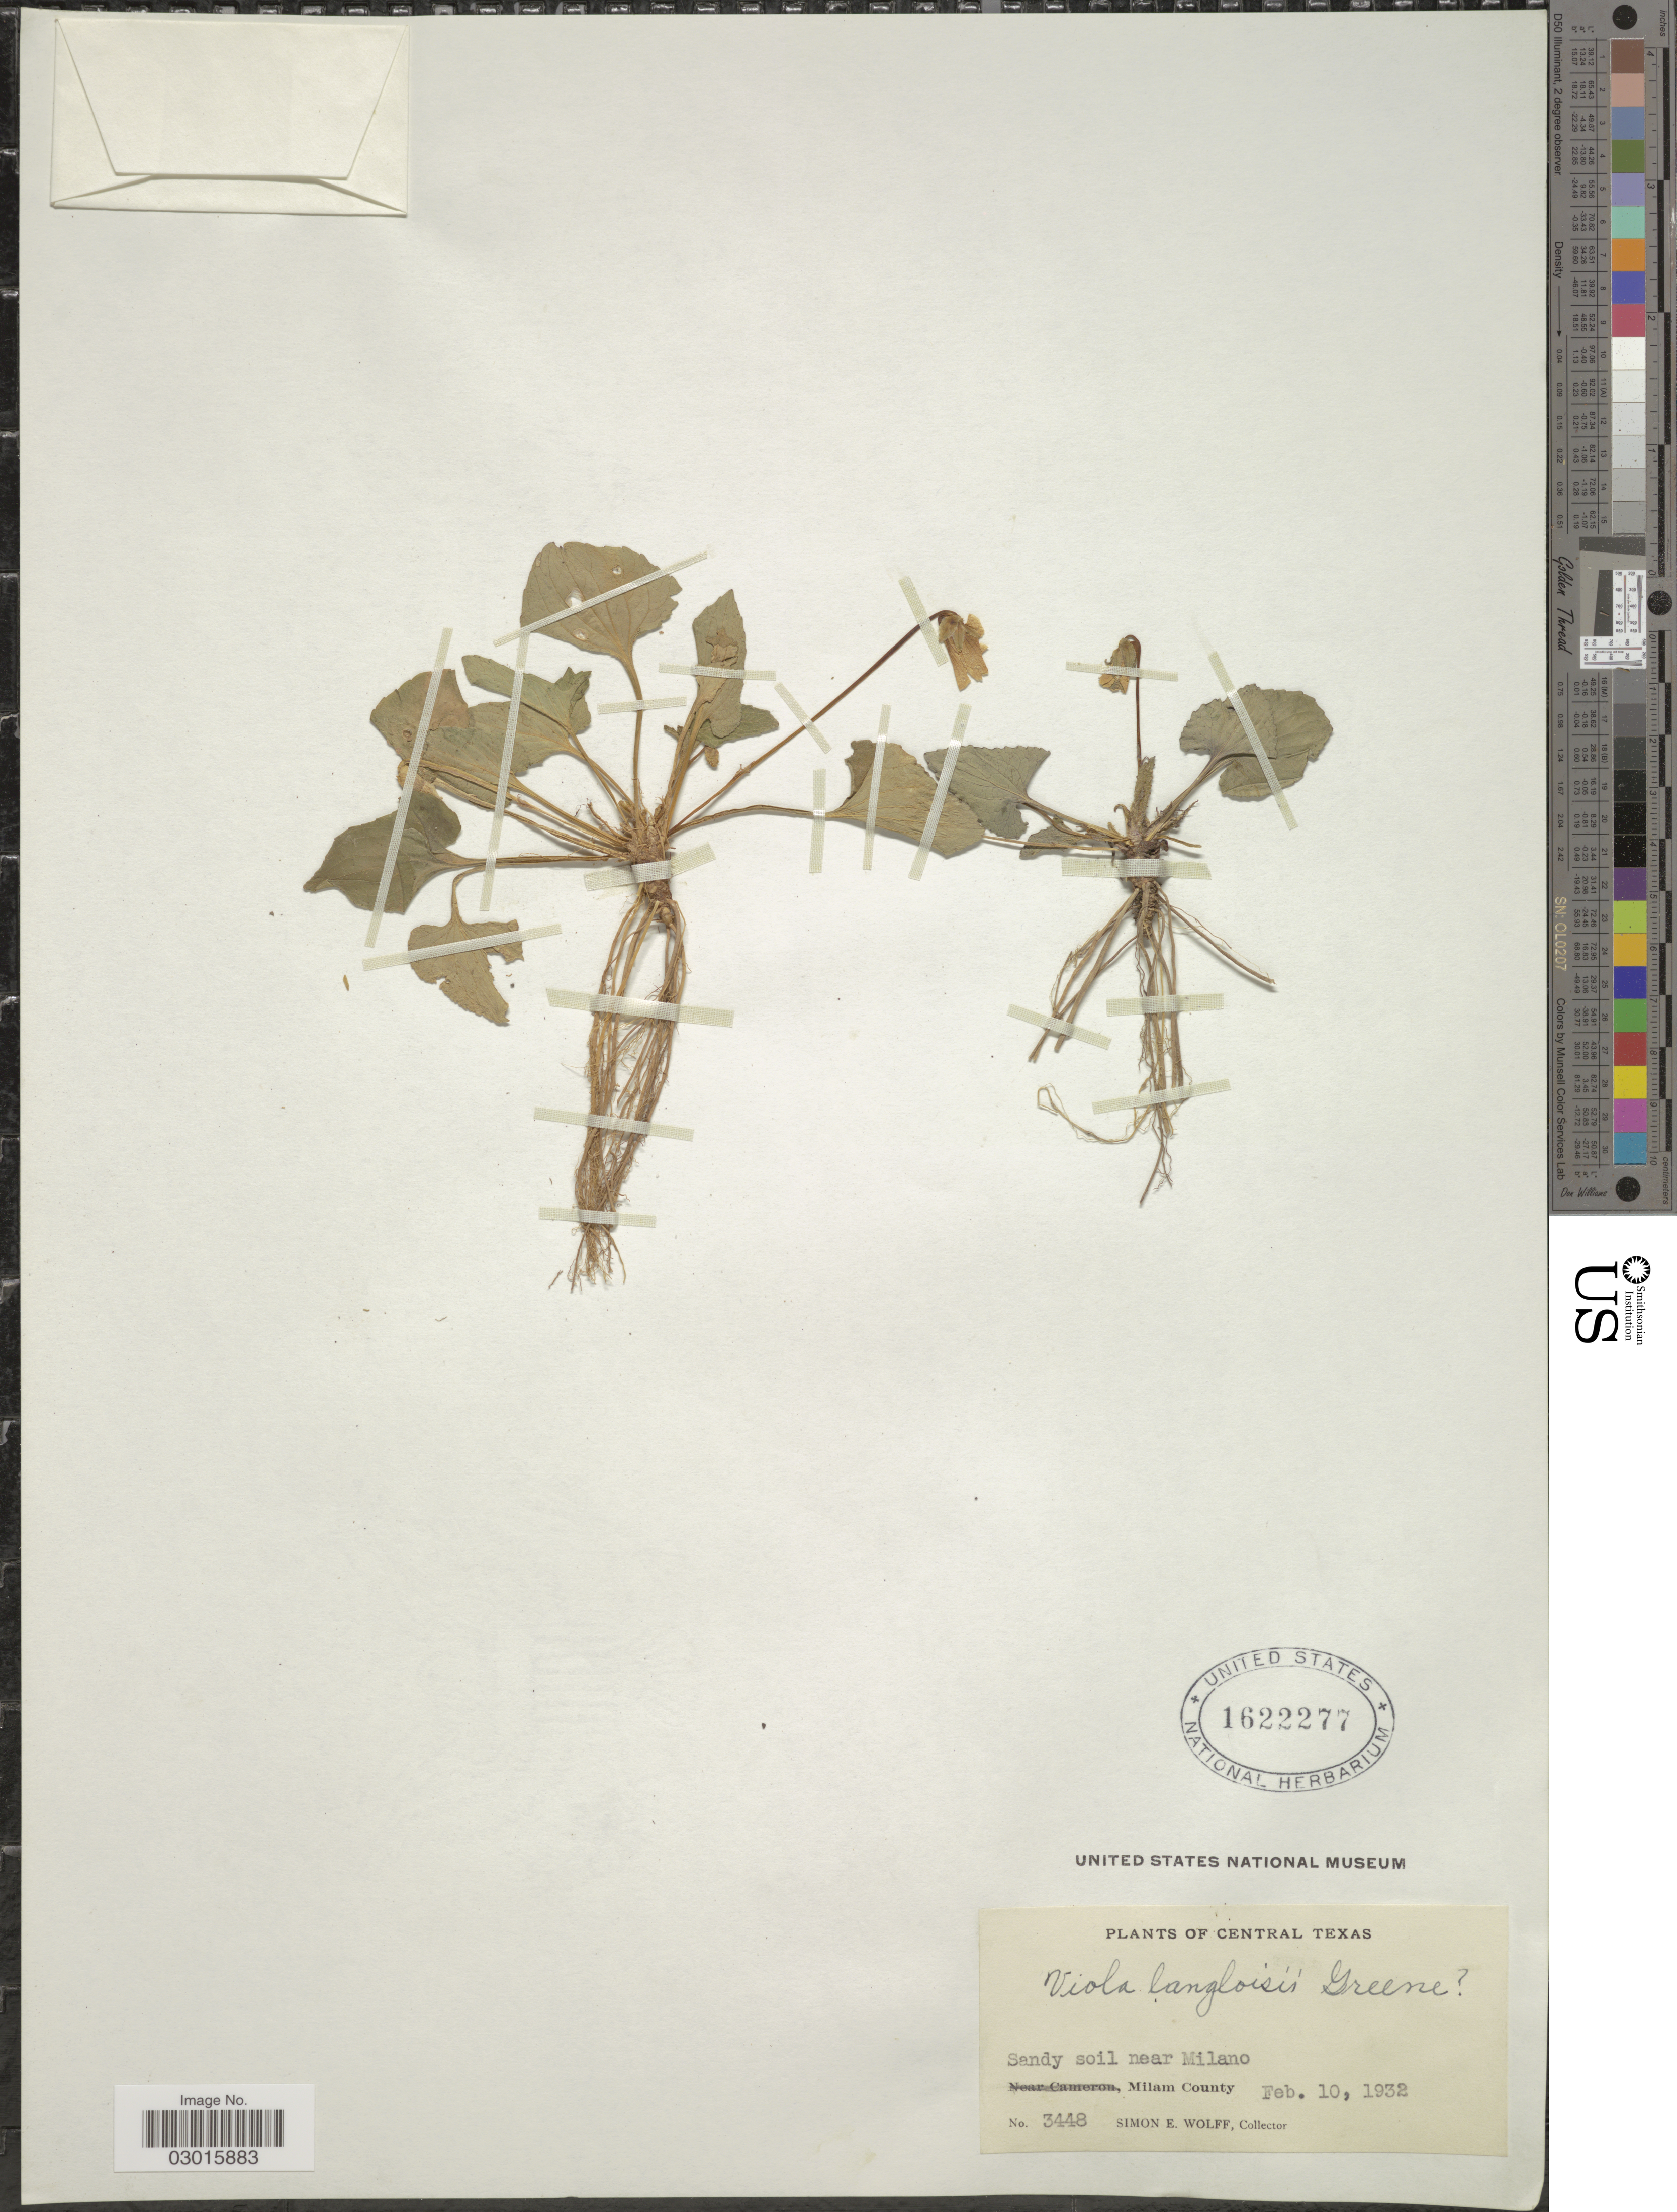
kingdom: Plantae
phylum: Tracheophyta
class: Magnoliopsida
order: Malpighiales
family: Violaceae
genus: Viola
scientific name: Viola langloisii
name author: Greene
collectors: S. E. Wolff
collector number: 3448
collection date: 1932-02-10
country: United States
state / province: Texas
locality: Central Texas, Sandy soil near Milano, Milam County.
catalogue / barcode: US 1622277